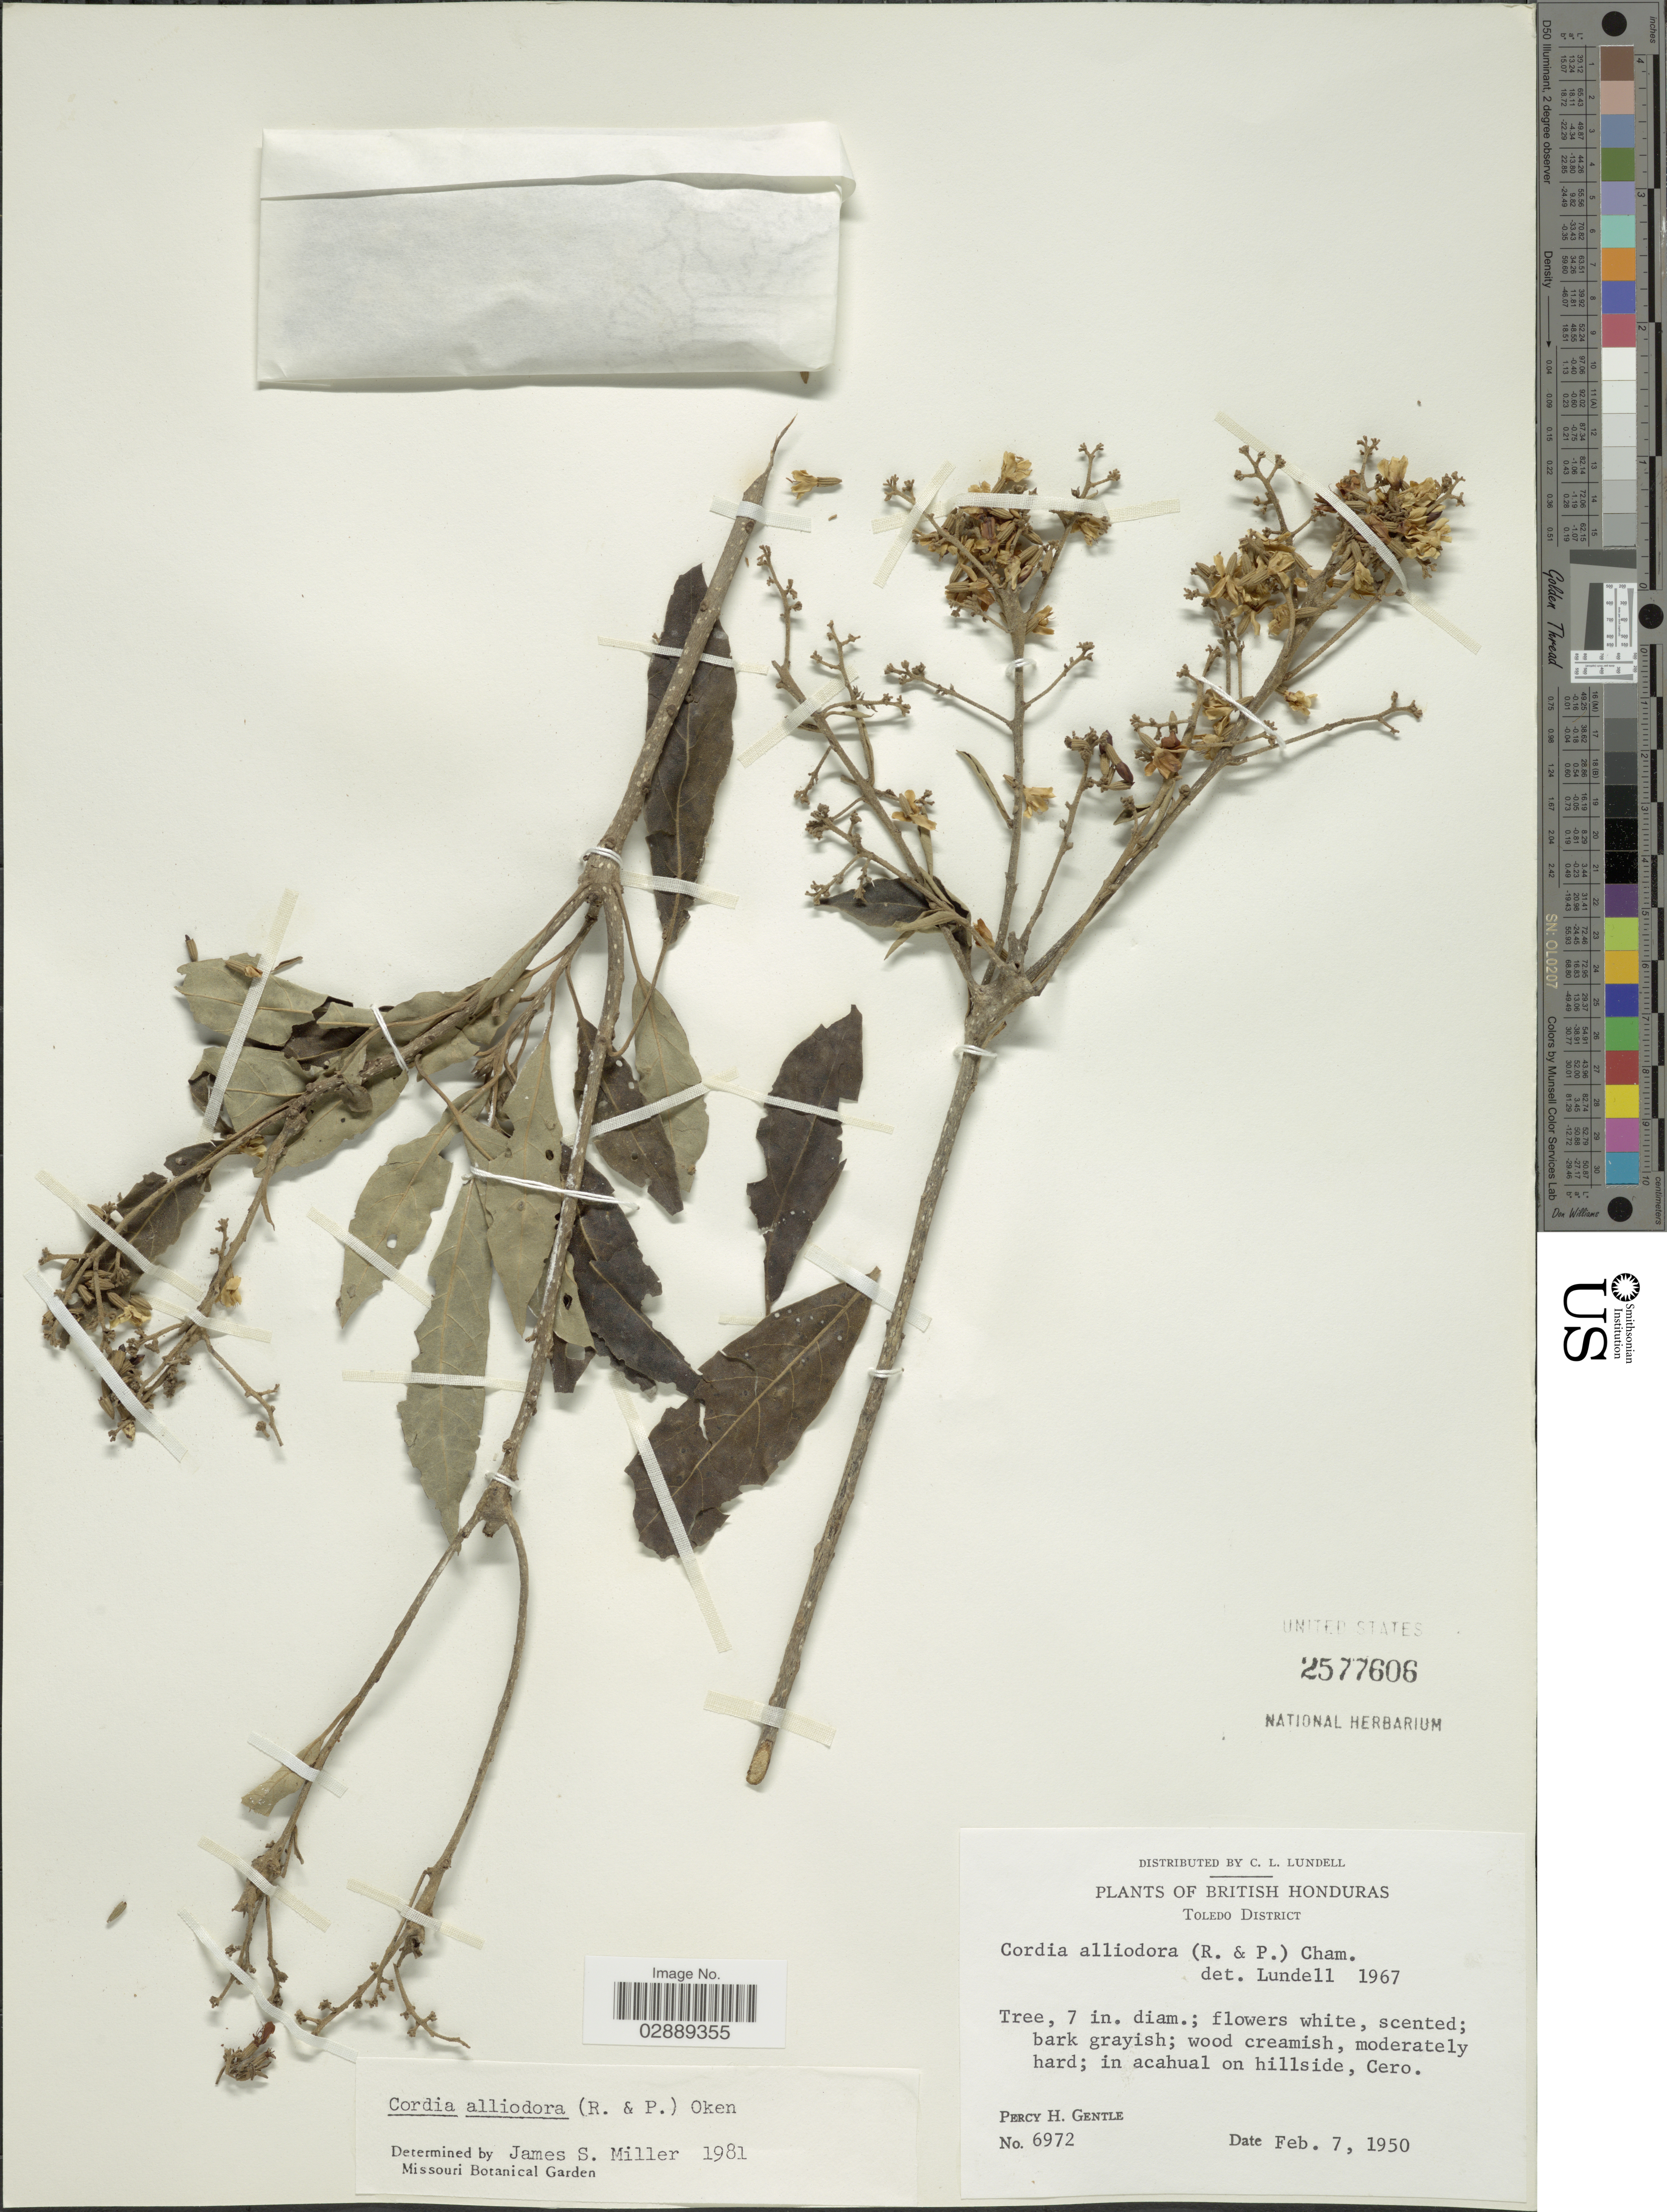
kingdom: Plantae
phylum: Tracheophyta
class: Magnoliopsida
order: Boraginales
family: Cordiaceae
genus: Cordia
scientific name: Cordia alliodora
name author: (Ruiz & Pav.) Oken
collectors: P. H. Gentle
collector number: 6972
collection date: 1950-02-07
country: Belize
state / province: Toledo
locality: British Honduras. Toledo District. In acahual on hillside, Cero.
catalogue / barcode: US 2577606